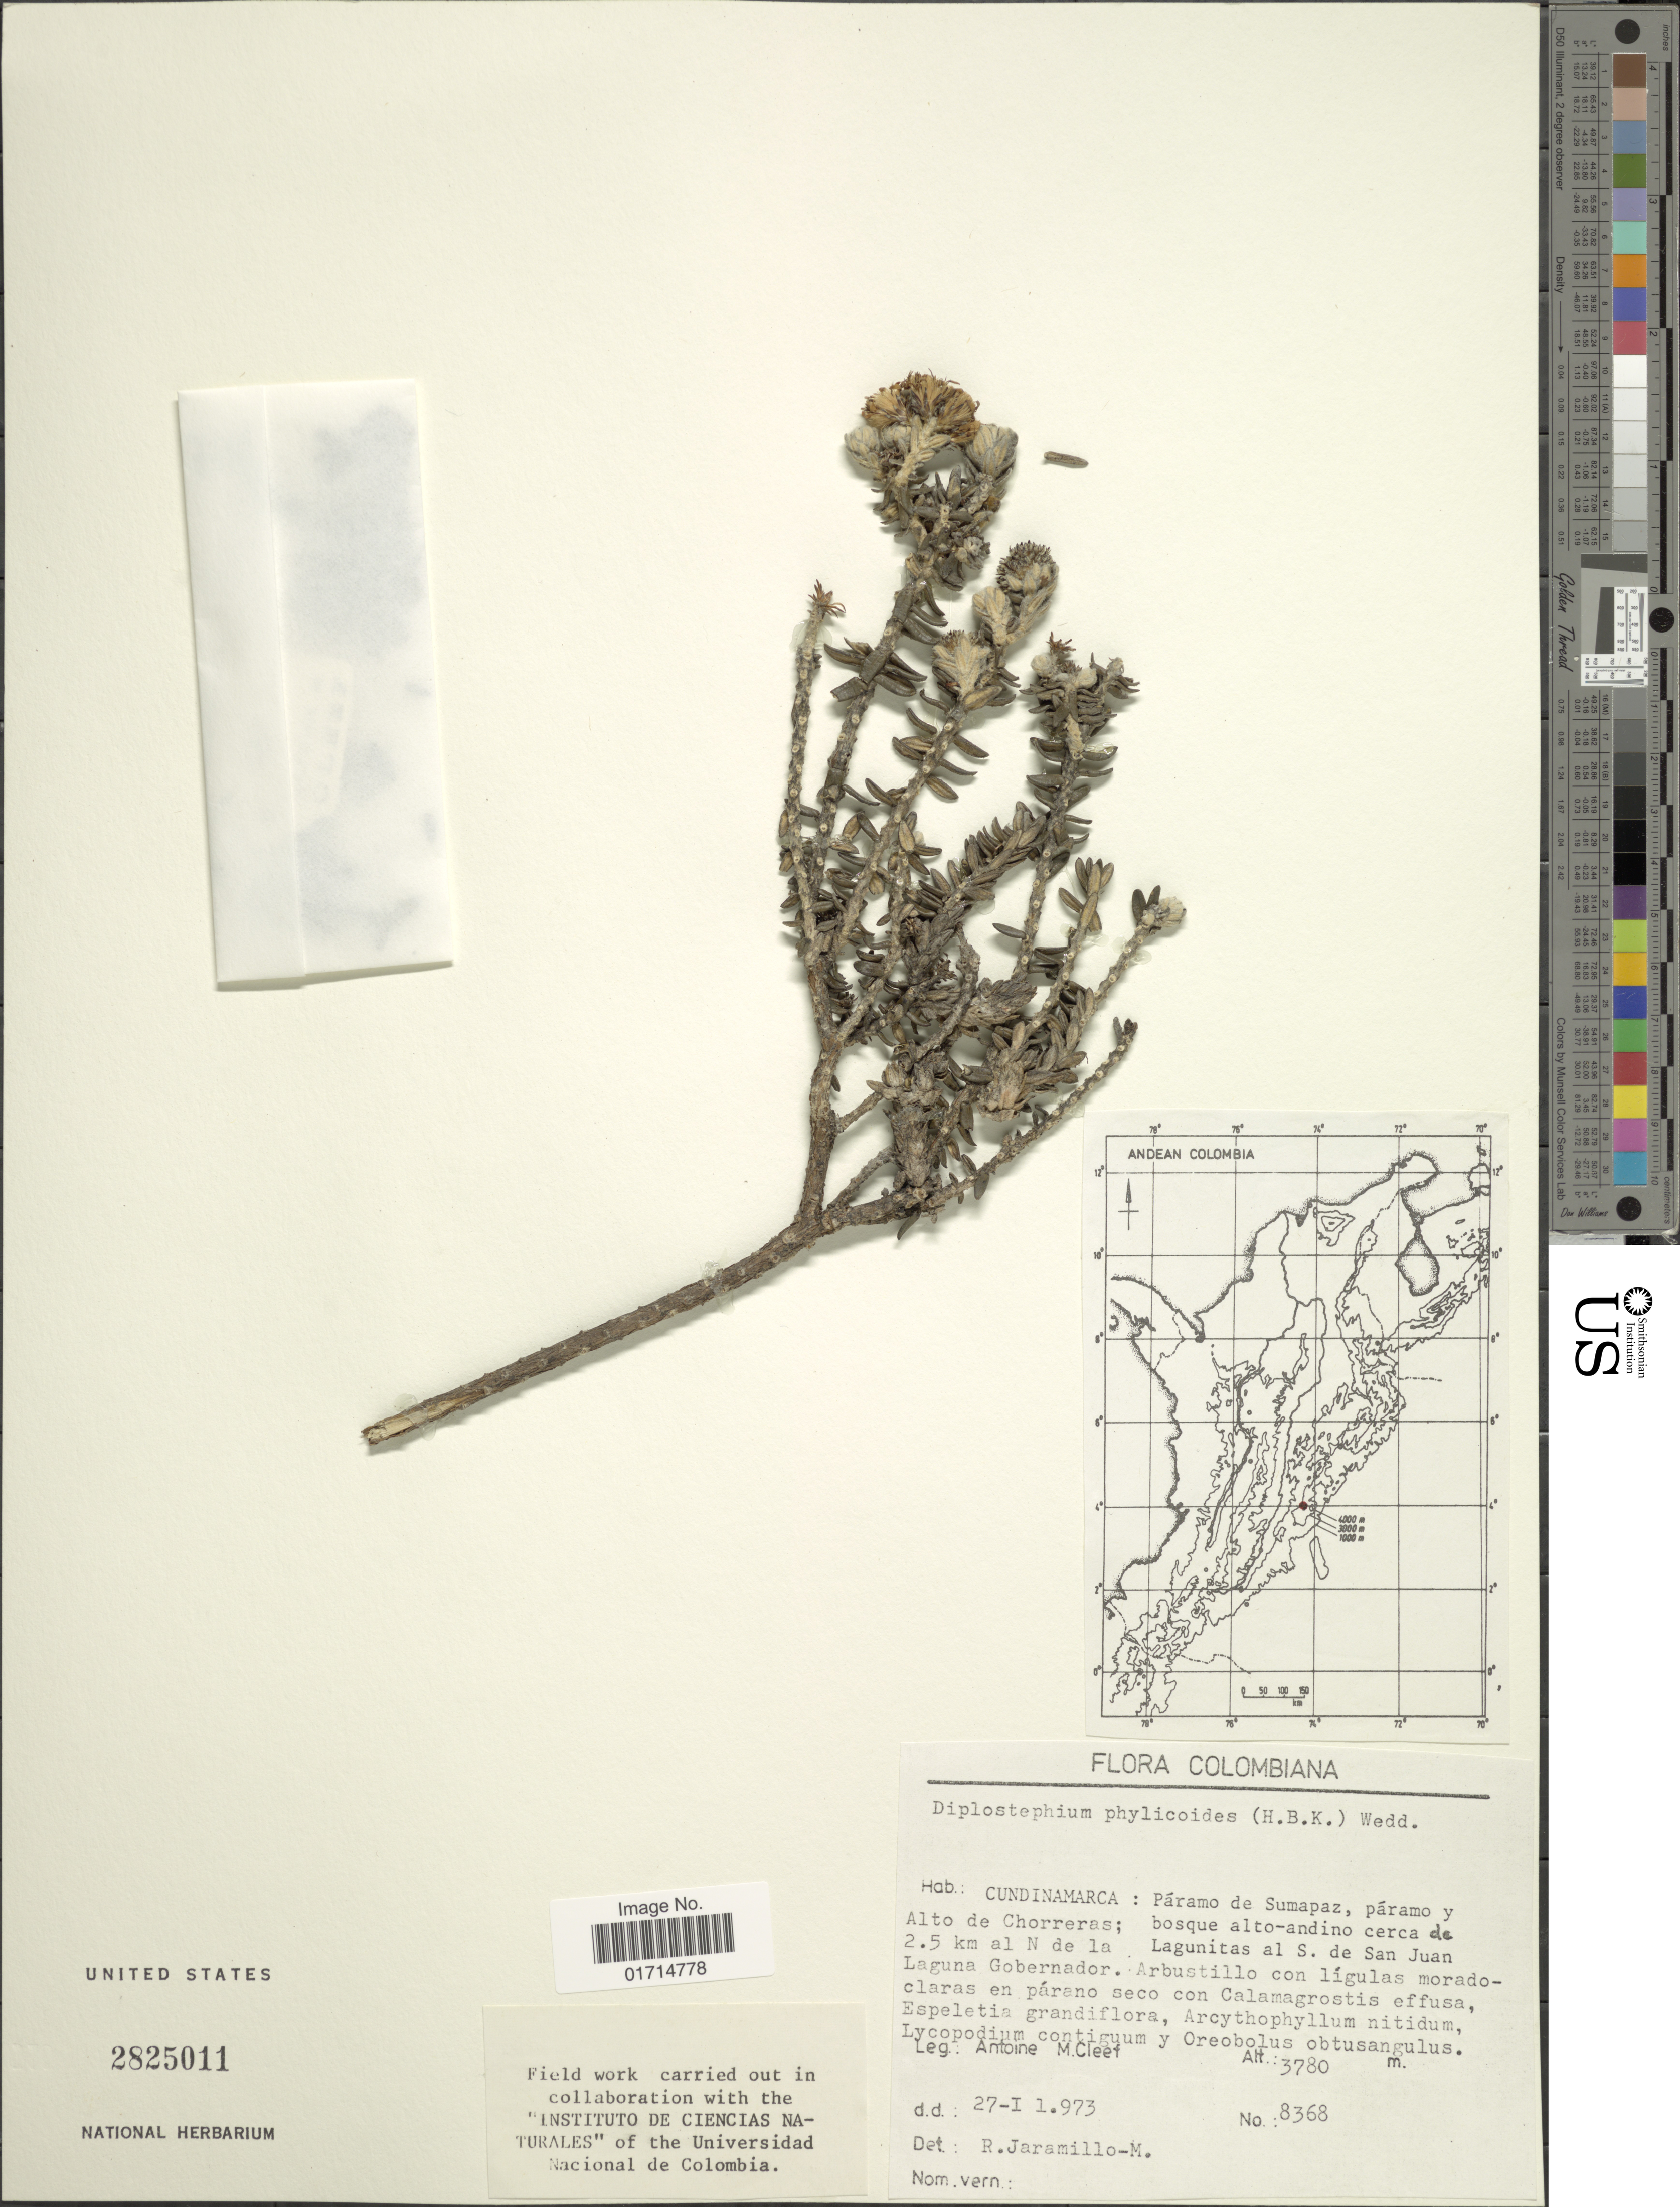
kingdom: Plantae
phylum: Tracheophyta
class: Magnoliopsida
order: Asterales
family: Asteraceae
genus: Diplostephium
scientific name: Diplostephium phylicoides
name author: (Kunth) Wedd.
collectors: A. M. Cleef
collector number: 8368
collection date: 1973-01-27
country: Colombia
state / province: Cundinamarca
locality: Paramo de Sumapaz, paramo y alto de Chorreras; bosque alto-andino cerca de 2.5 km al N de la Lagunitas al S. de San Juan Laguna Gobernador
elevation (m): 3780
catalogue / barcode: US 2825011